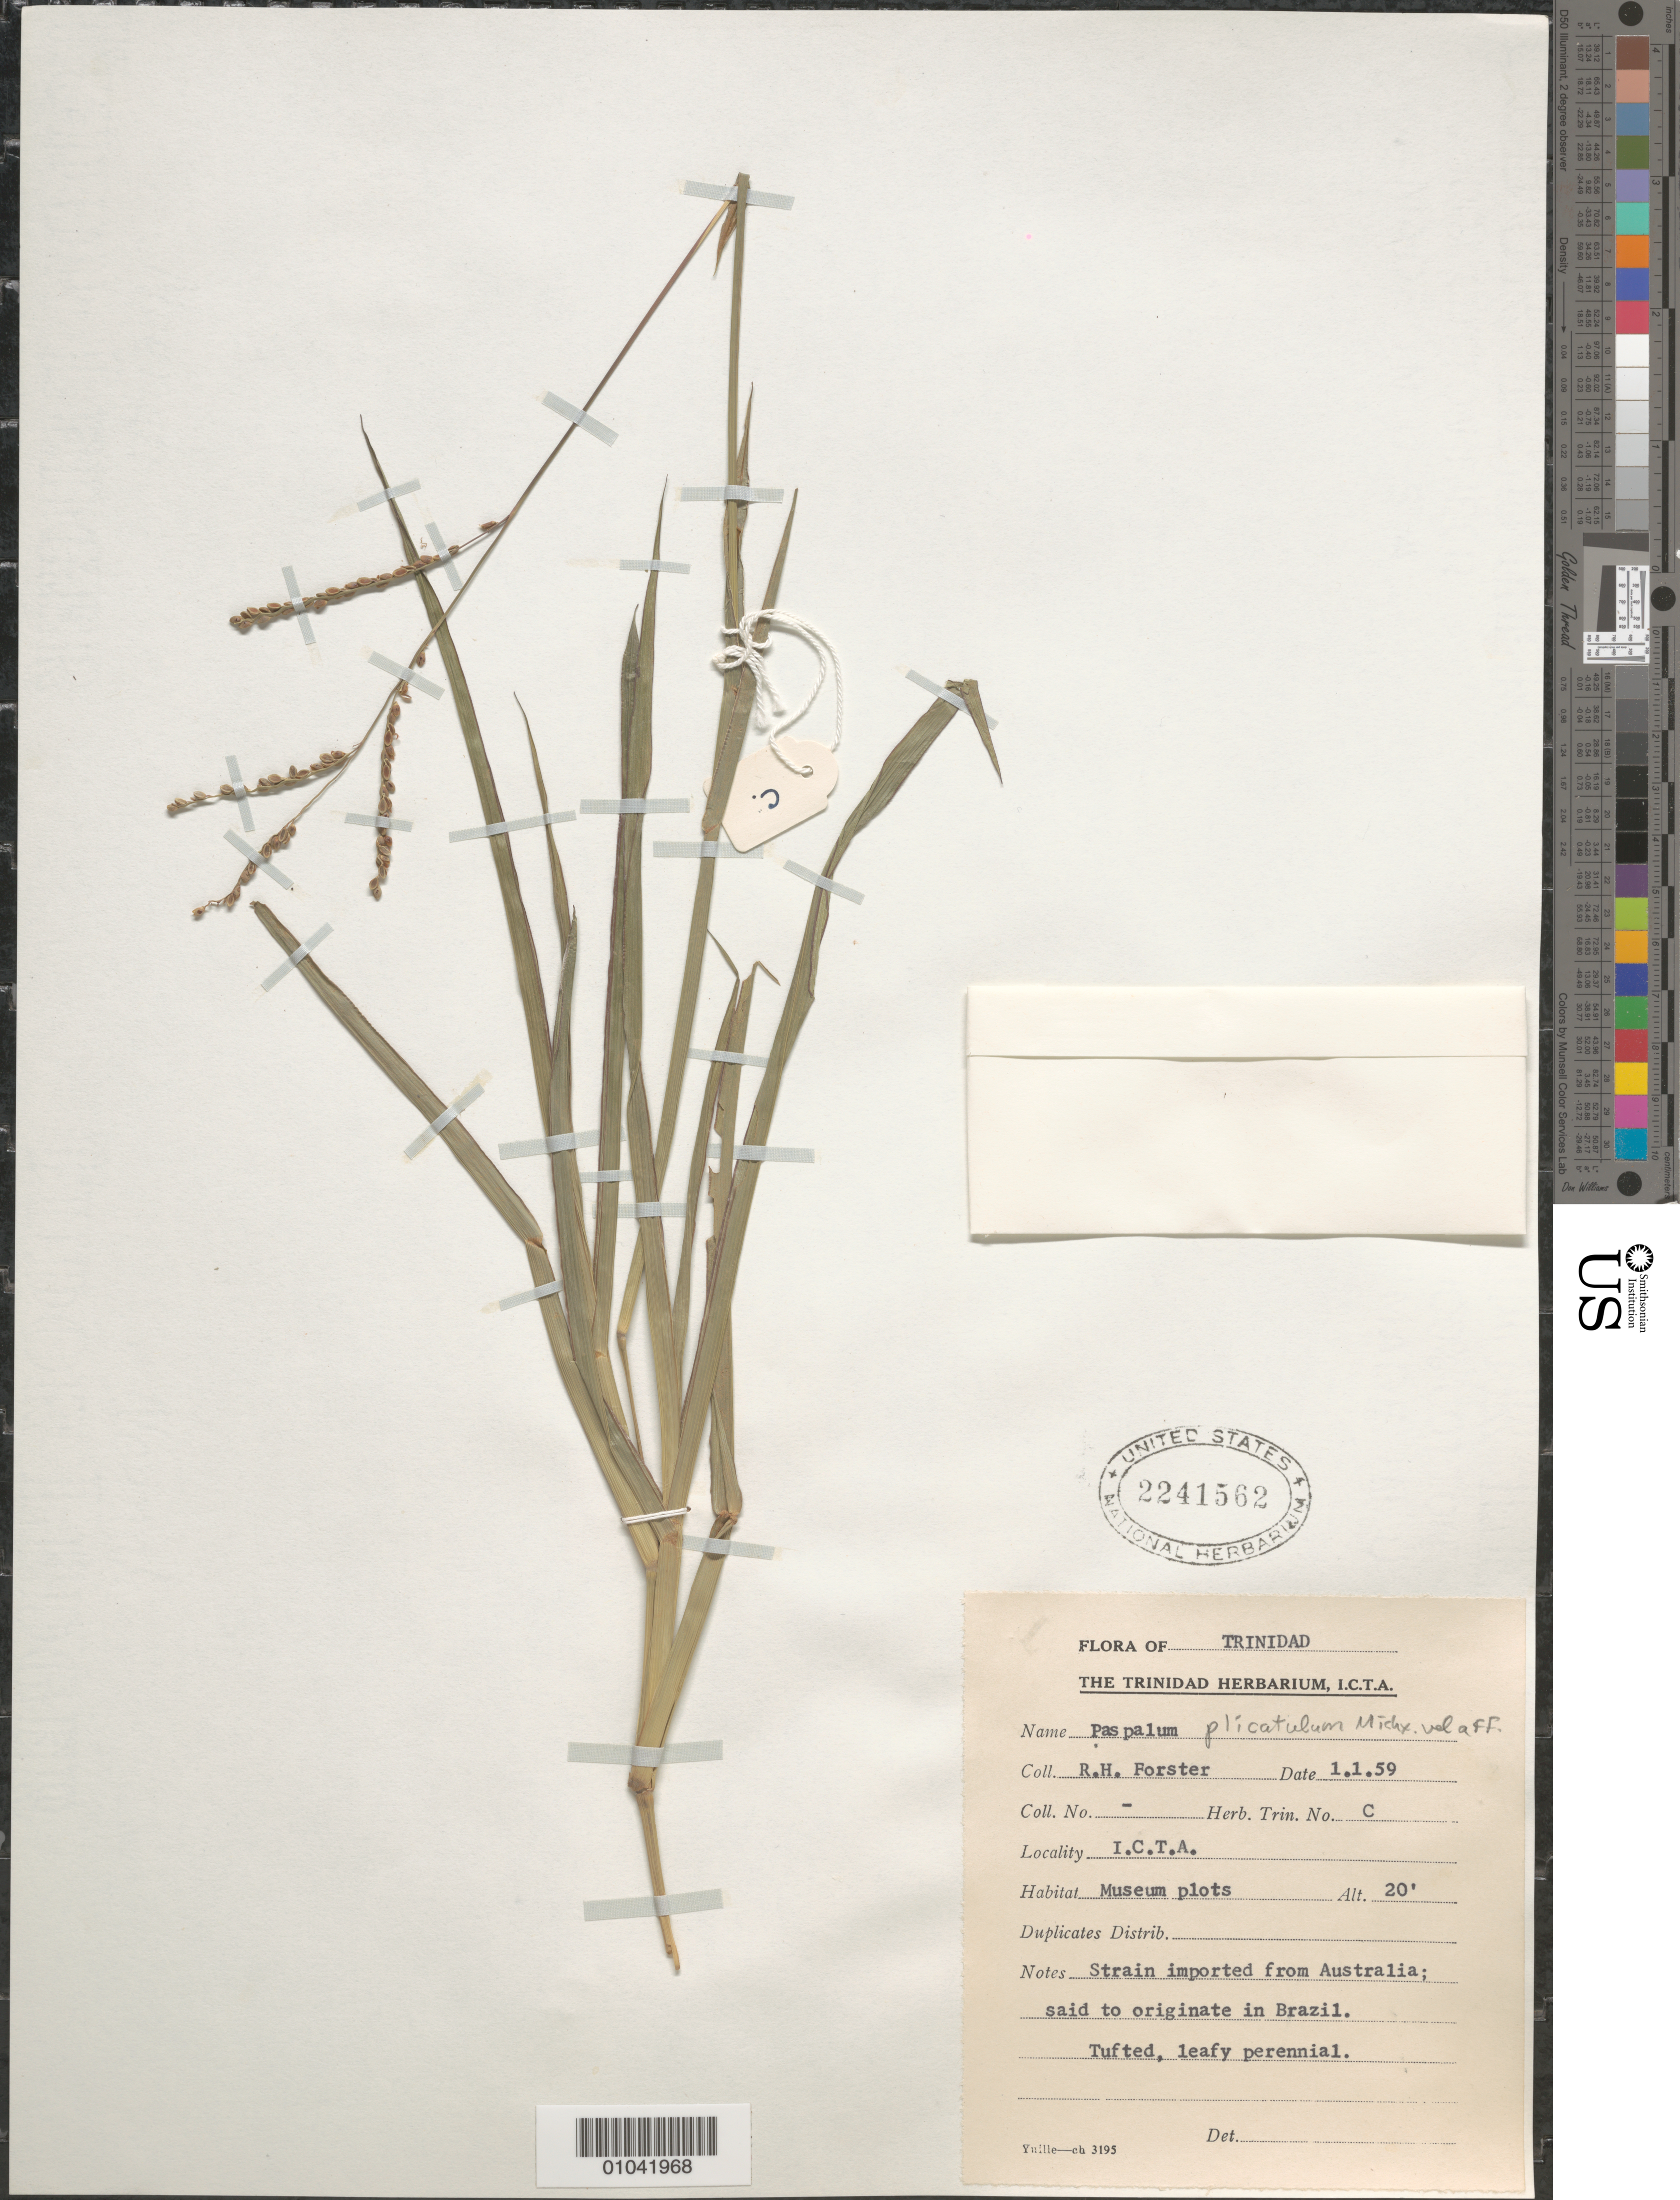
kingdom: Plantae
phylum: Tracheophyta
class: Liliopsida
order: Poales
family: Poaceae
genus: Paspalum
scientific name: Paspalum plicatulum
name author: Michx.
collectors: R. Forster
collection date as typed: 01 Jan 1959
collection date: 1959-01-01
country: Trinidad and Tobago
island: Trinidad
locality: I.C.T.A., museum plots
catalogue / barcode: US 2241562